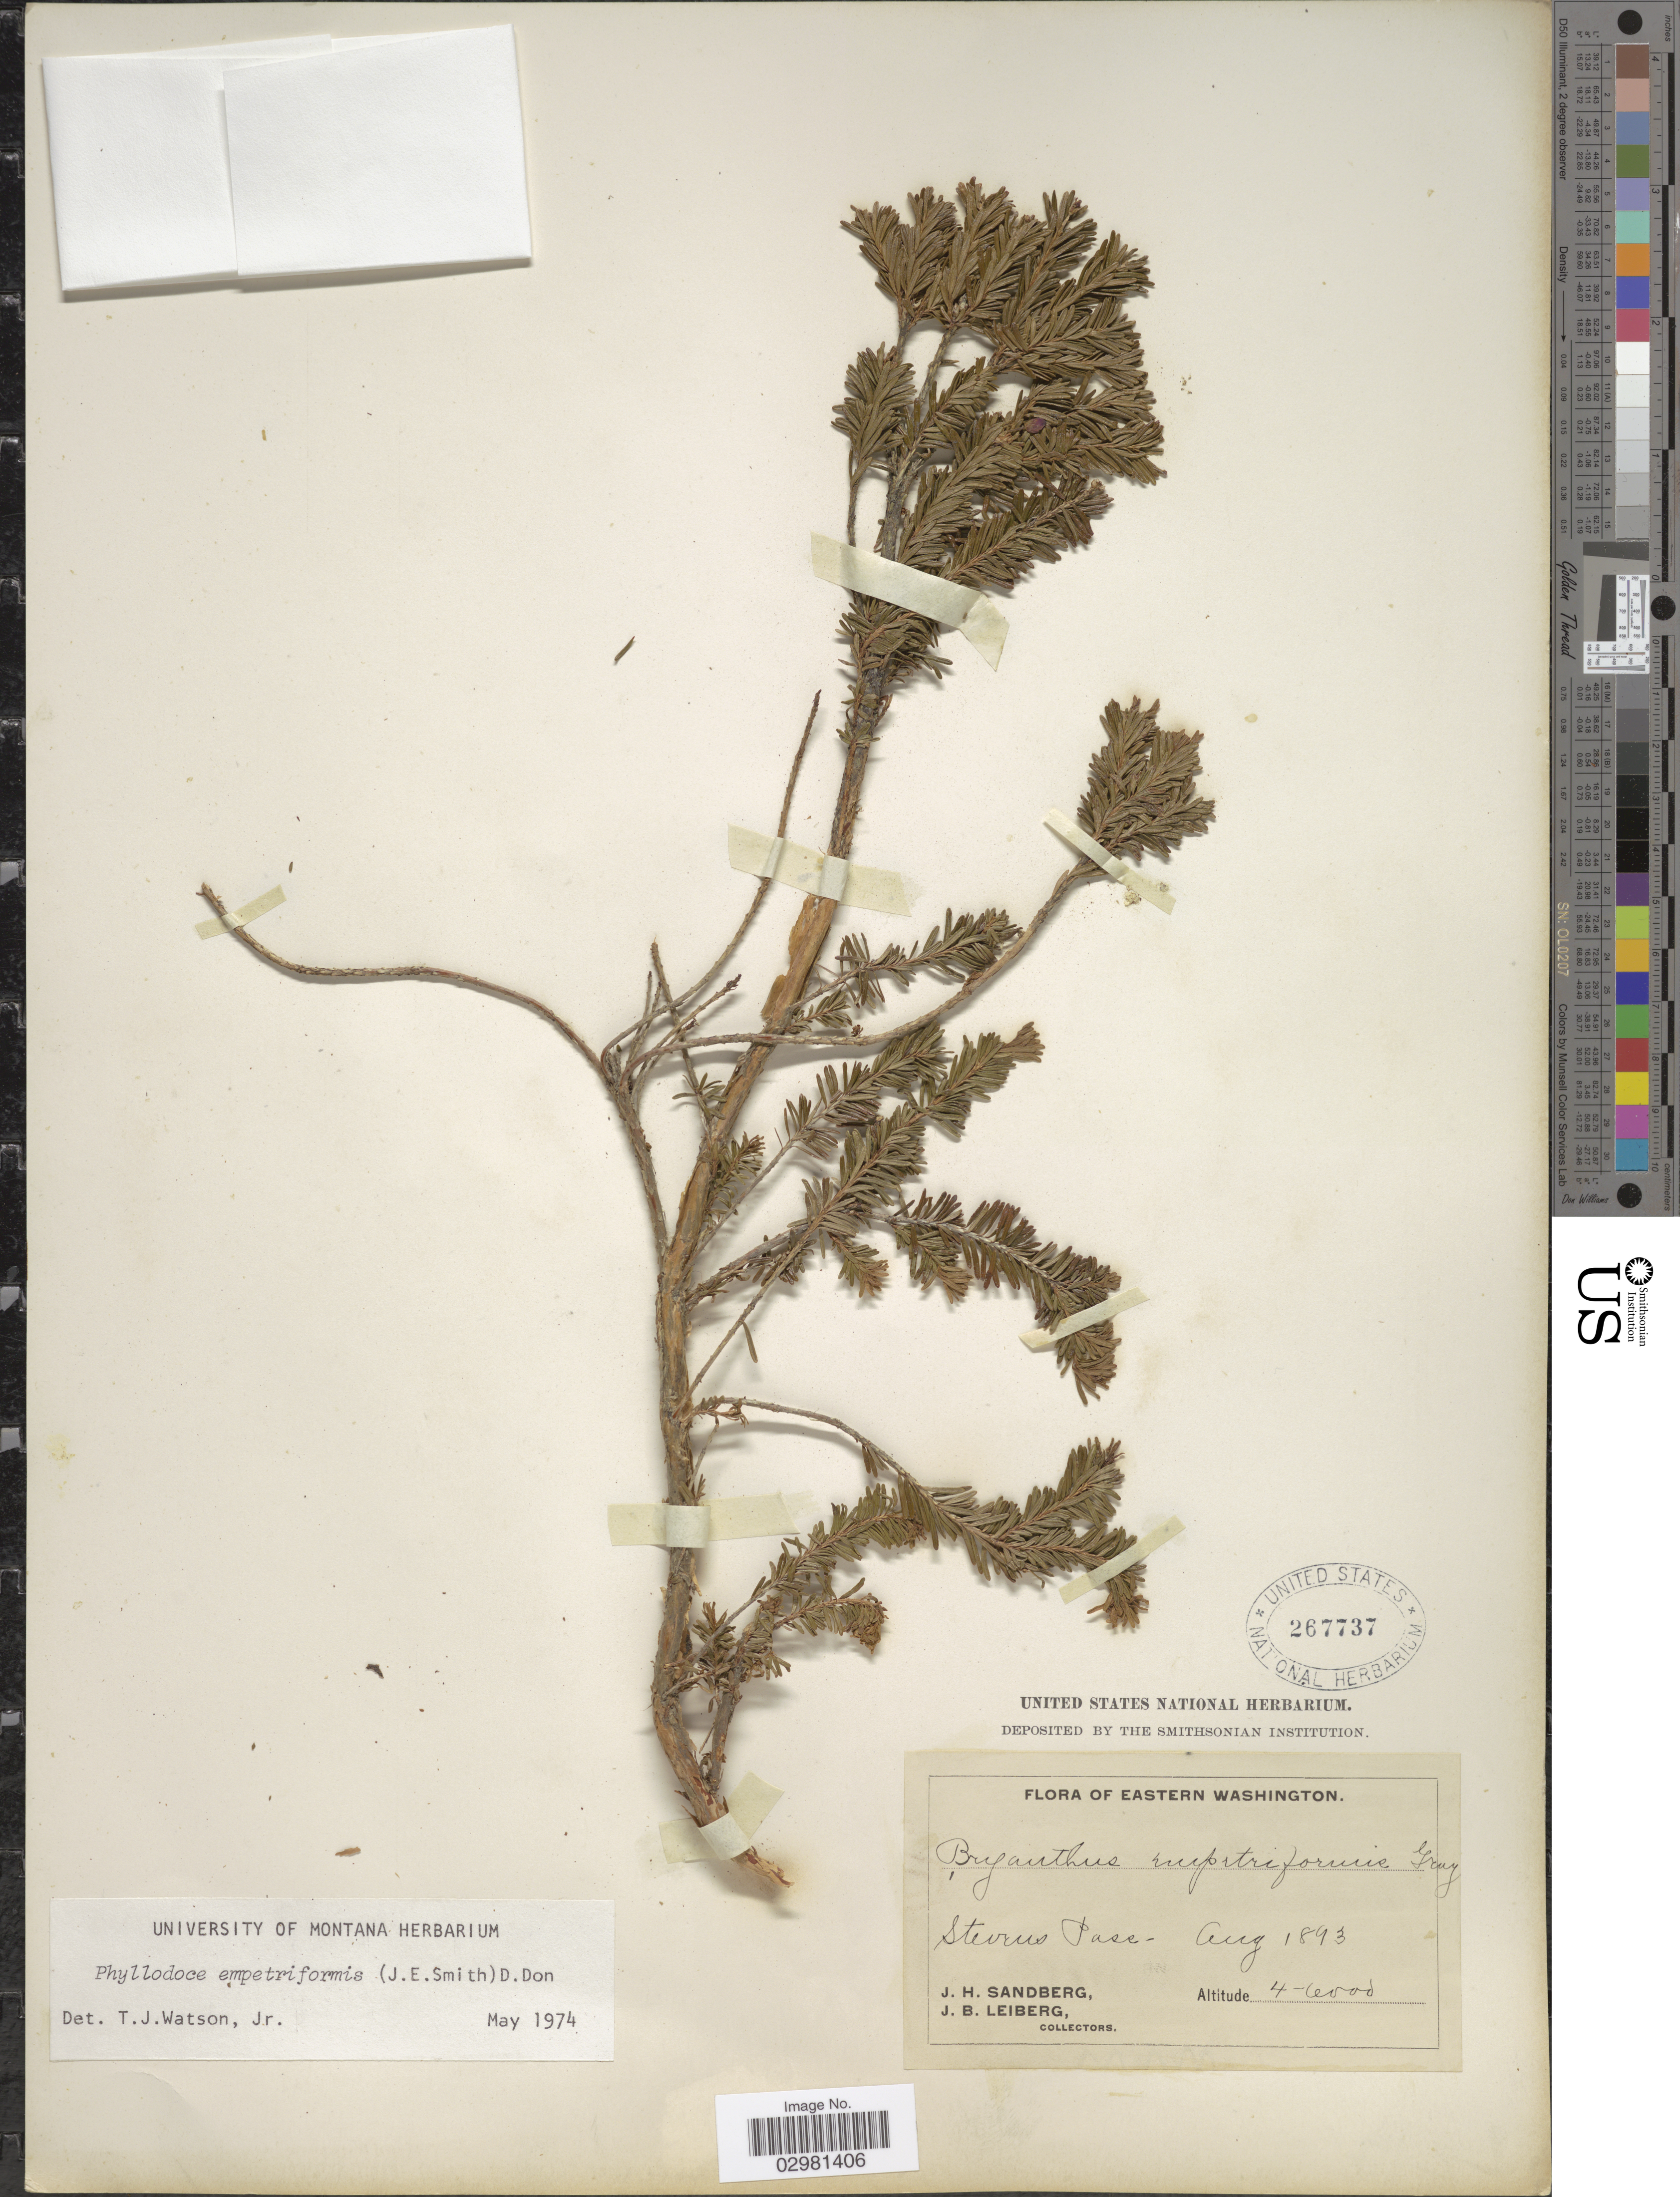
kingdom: Plantae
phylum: Tracheophyta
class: Magnoliopsida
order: Ericales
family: Ericaceae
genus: Phyllodoce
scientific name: Phyllodoce empetiformis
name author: (Small) D. Don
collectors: J. H. Sandberg & J. B. Leiberg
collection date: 1893-08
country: United States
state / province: Washington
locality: Eastern Washington, Stevens Pass.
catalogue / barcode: US 267737